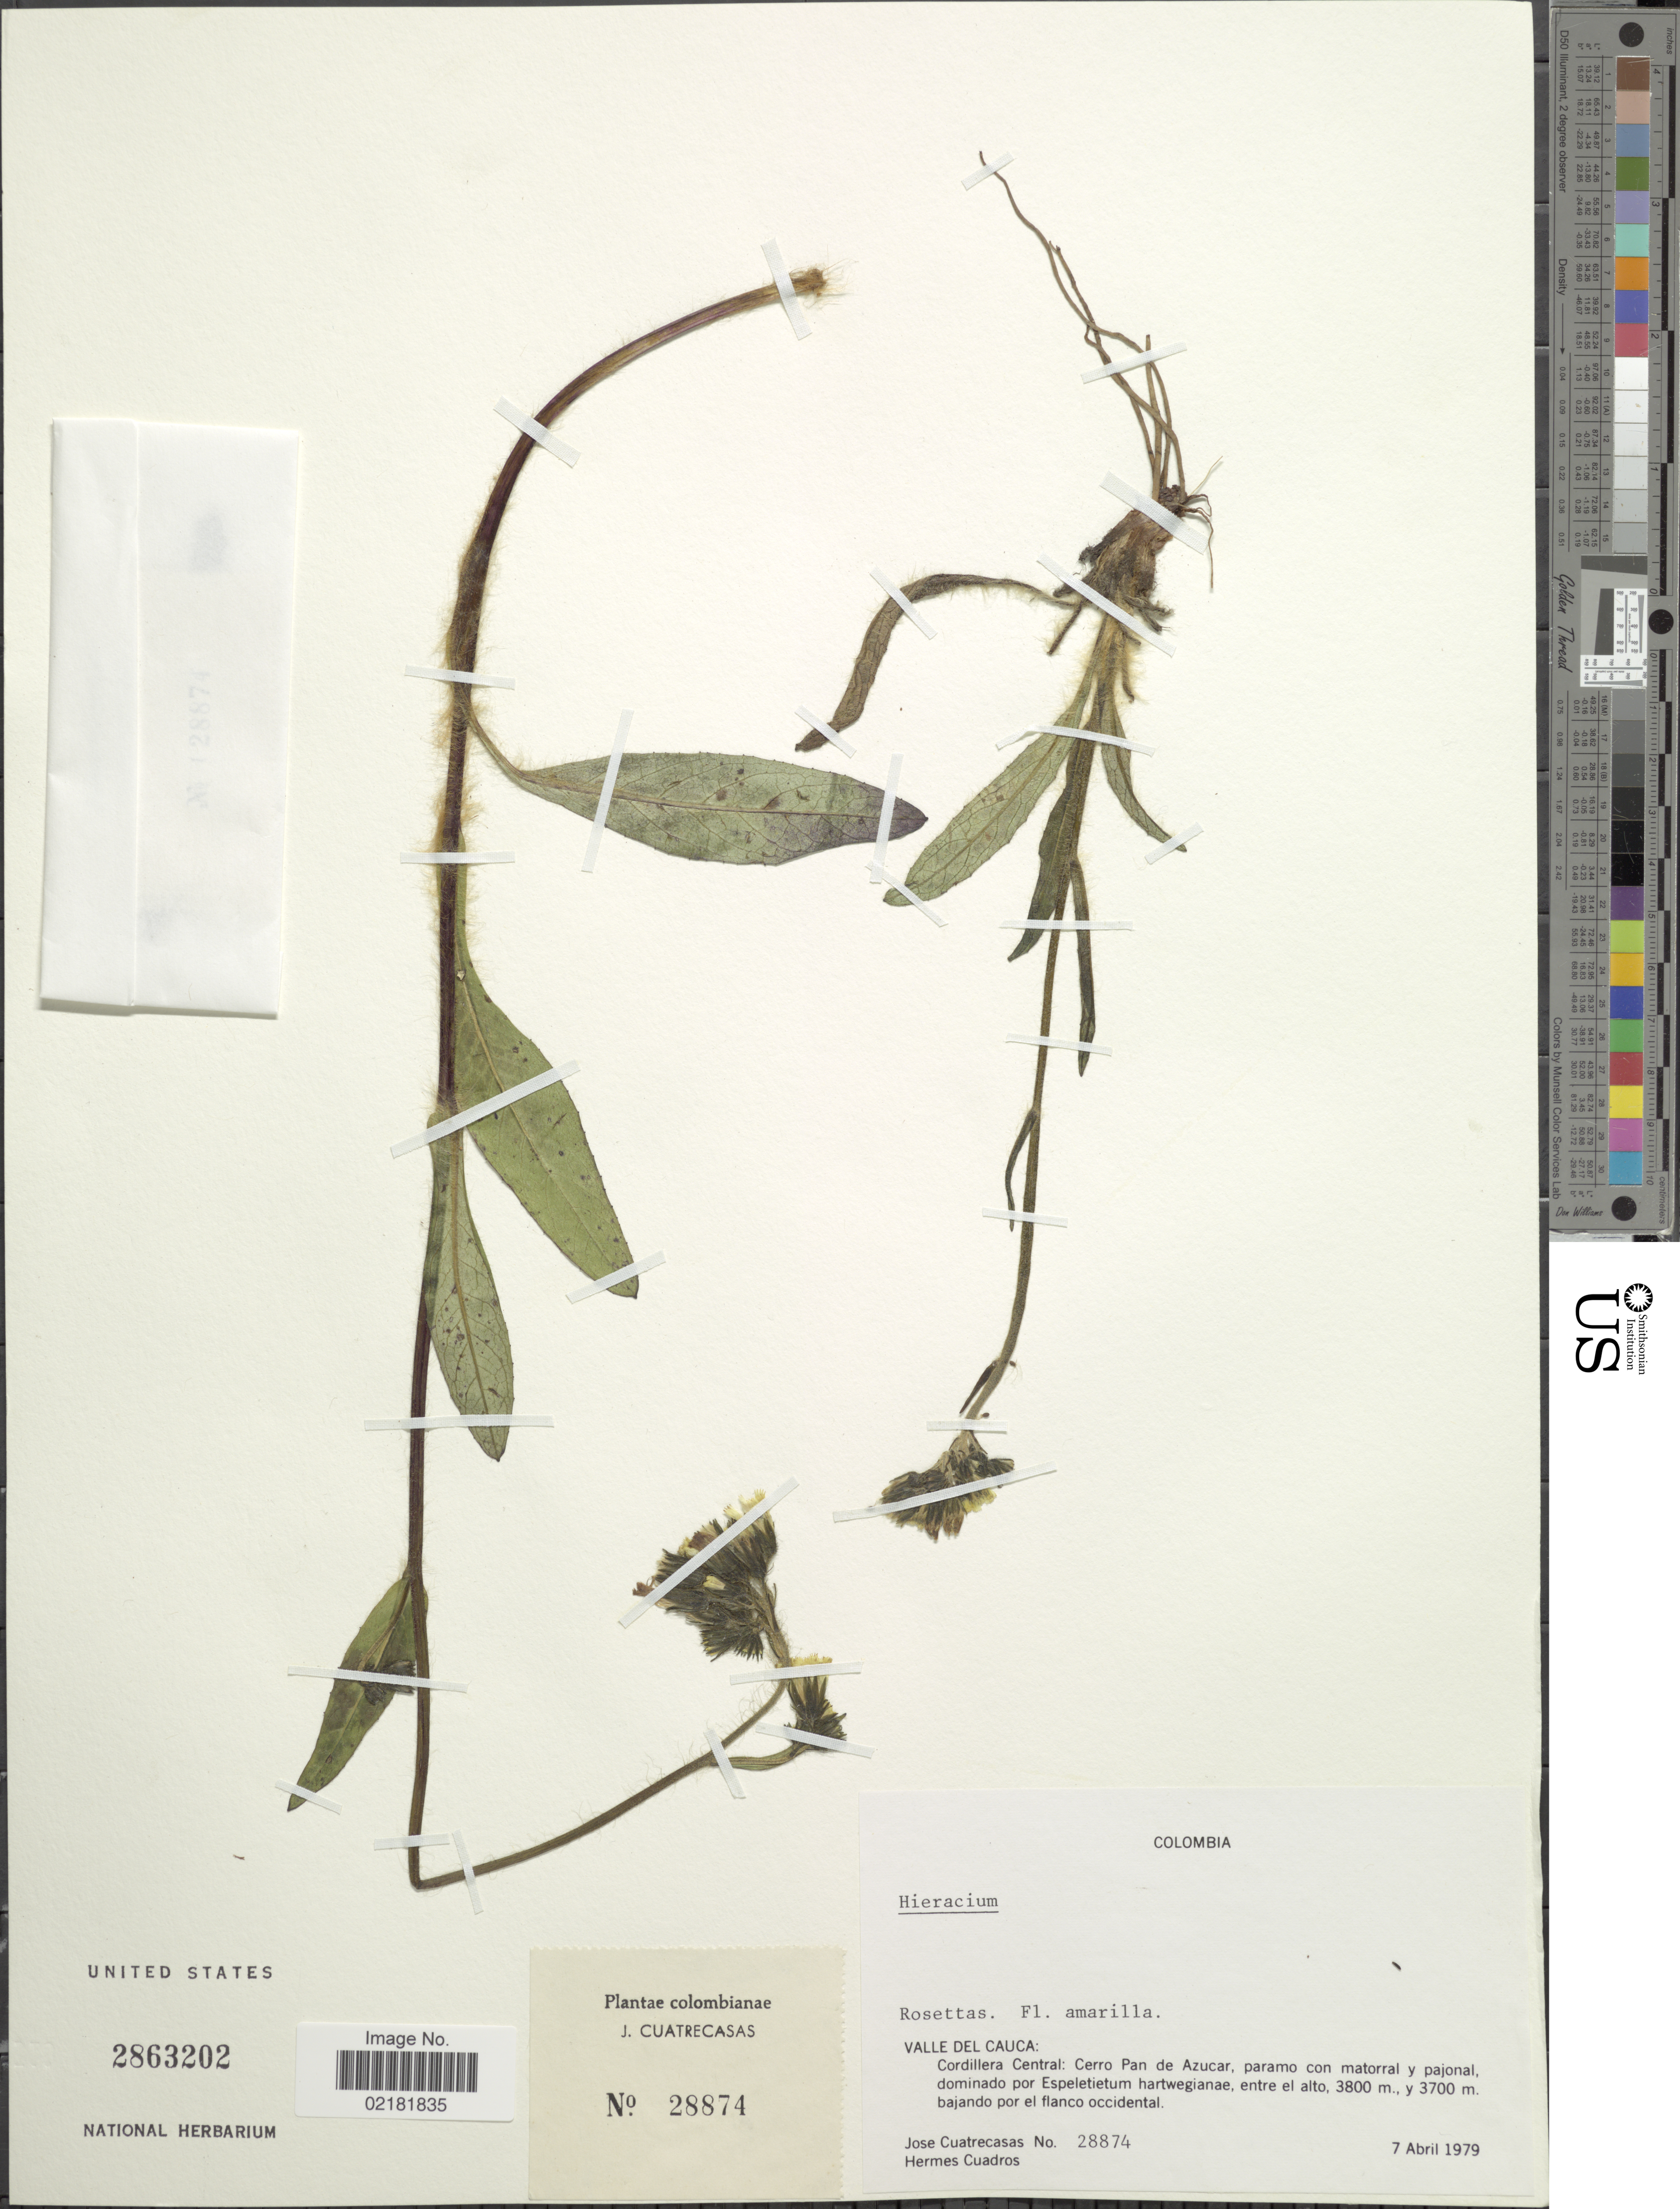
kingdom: Plantae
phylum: Tracheophyta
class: Magnoliopsida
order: Asterales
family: Asteraceae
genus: Hieracium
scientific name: Hieracium repandulare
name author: Druce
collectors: J. Cuatrecasas & H. Cuadros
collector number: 28874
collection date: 1979-04-07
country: Colombia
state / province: Valle del Cauca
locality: Cordillera Central: Cerro Pan de Azucar, paramo con matorral y pajonal.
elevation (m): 3700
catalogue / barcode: US 2863202